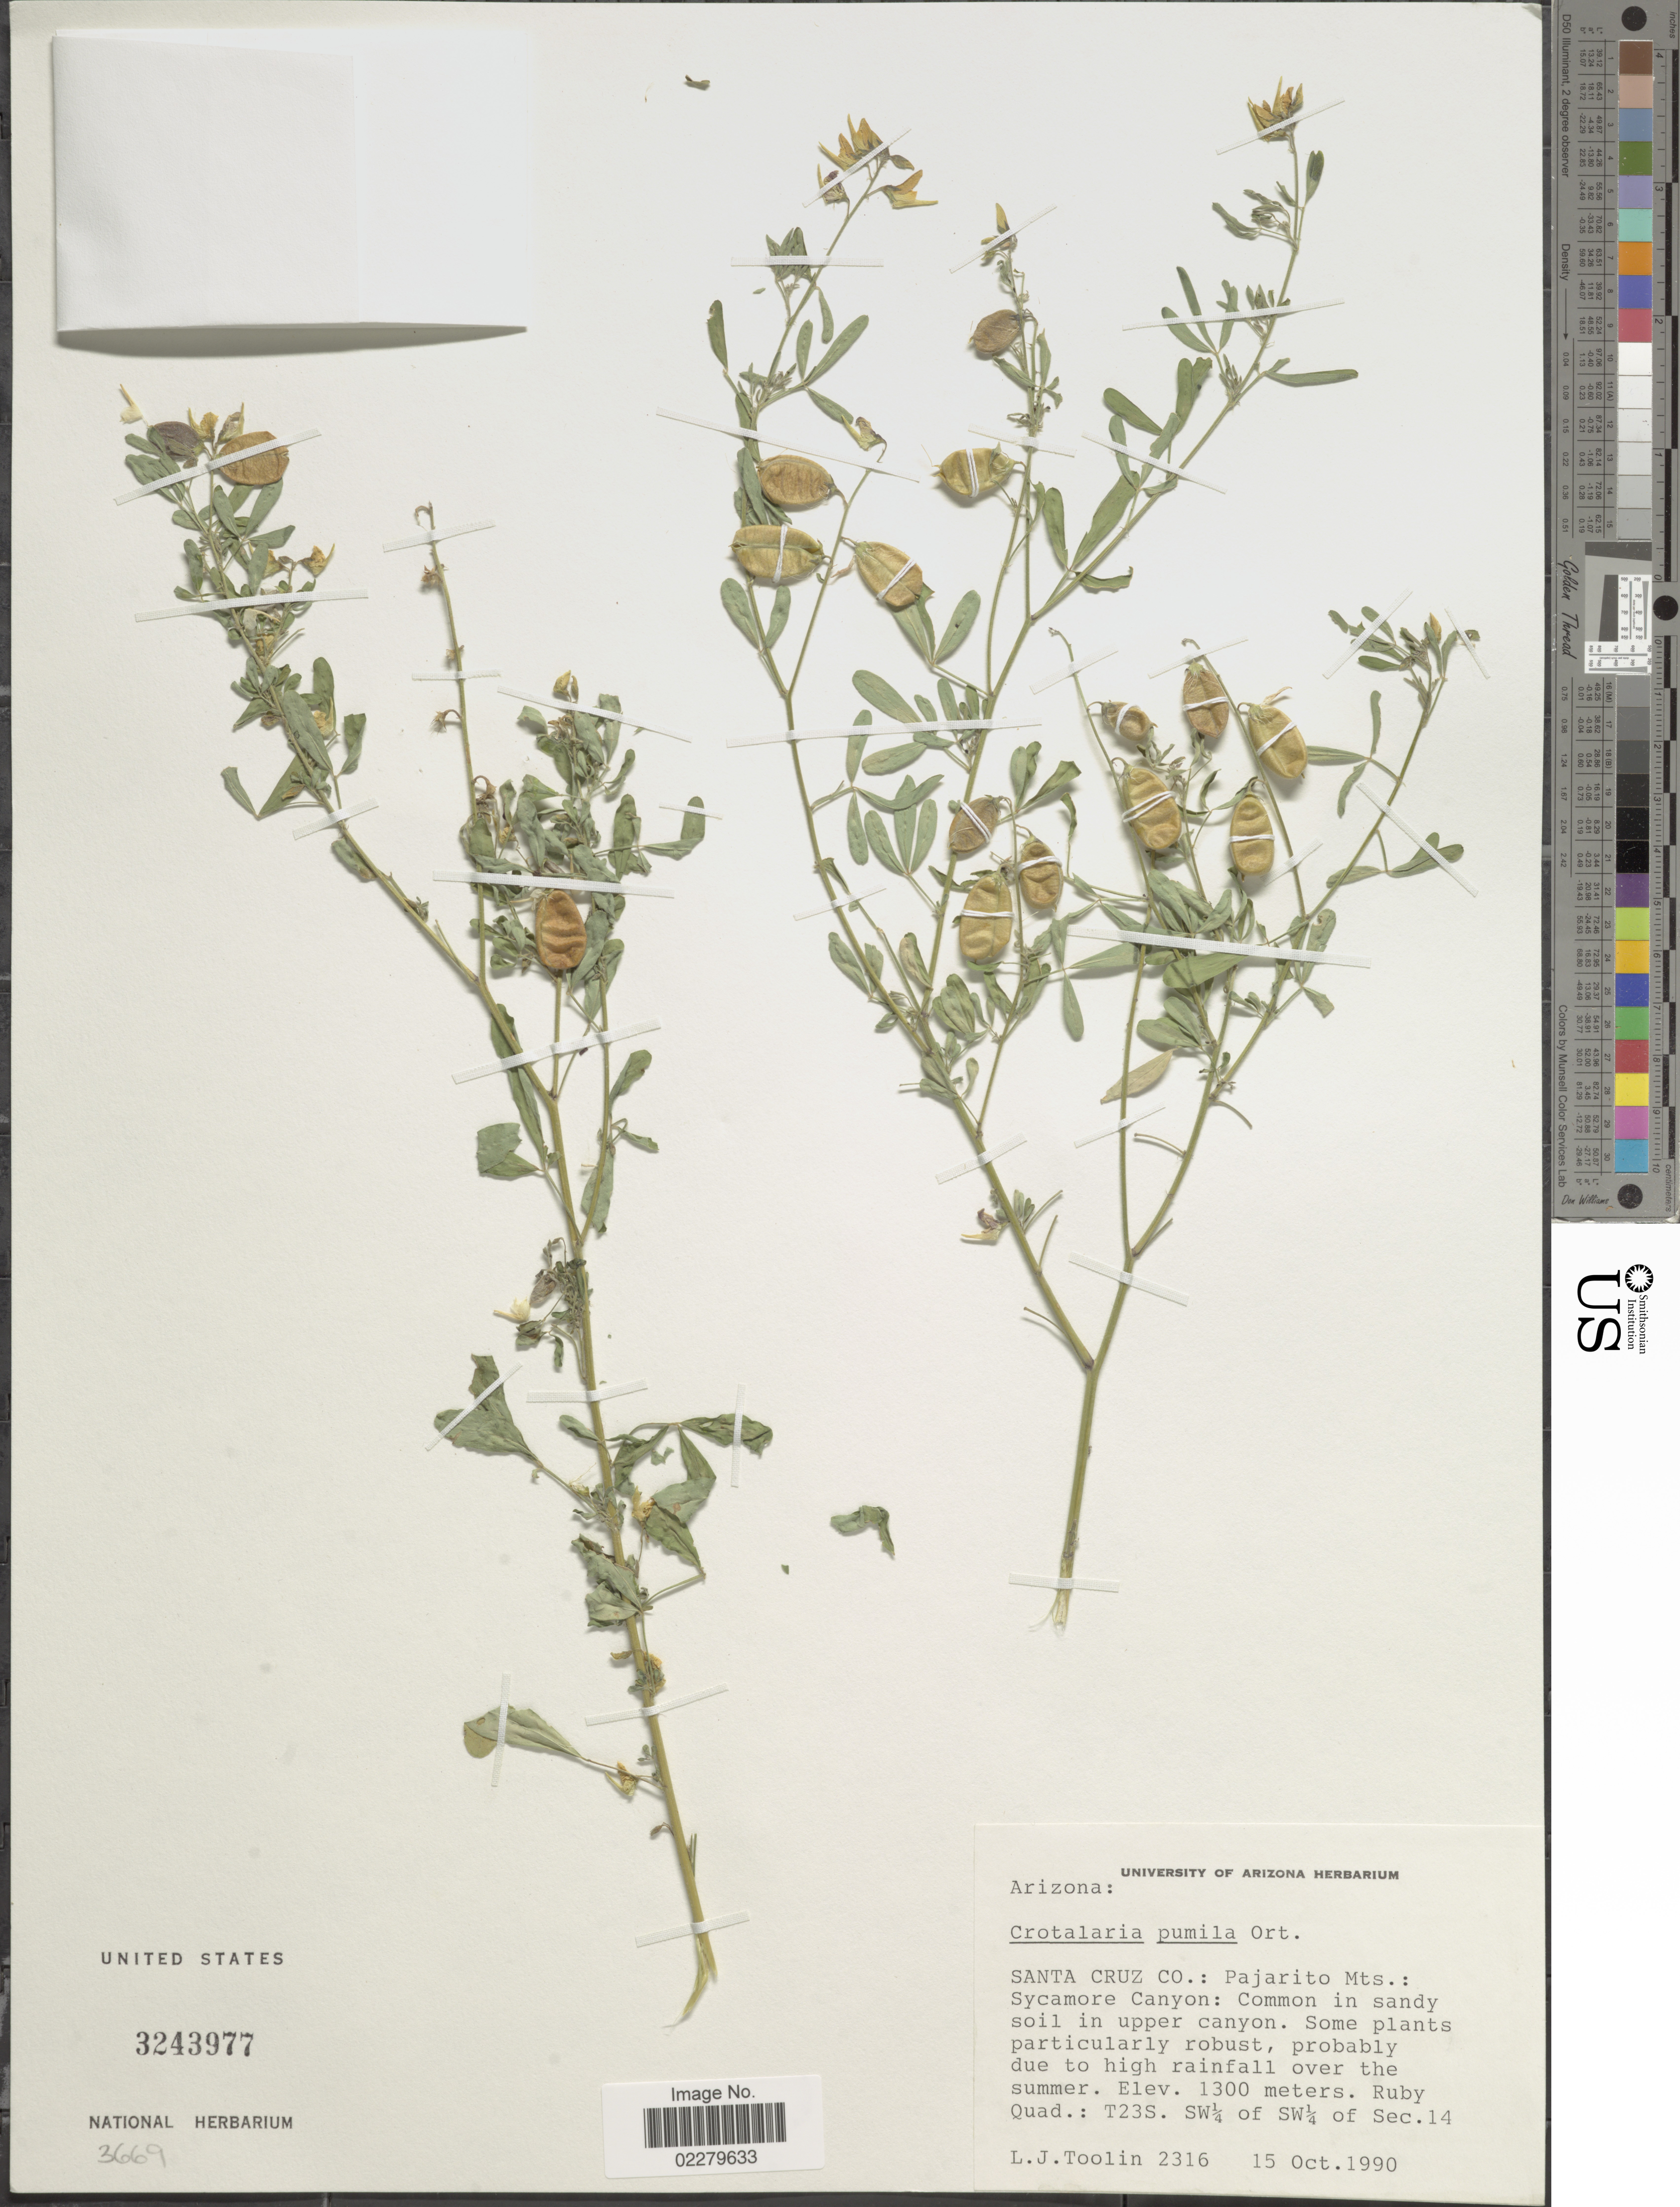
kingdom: Plantae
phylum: Tracheophyta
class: Magnoliopsida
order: Fabales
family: Fabaceae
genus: Crotalaria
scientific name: Crotalaria pumila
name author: Ortega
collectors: L. J. Toolin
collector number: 2316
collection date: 1990-10-15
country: United States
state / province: Arizona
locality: Santa Cruz Co.: Pajarito Mts.: Syncamore Canyon: Common in sandy soil in upper canyon. T23S. SW 1/4 of SW 1/4 of Sec. 14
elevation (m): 1300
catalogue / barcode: US 3243977